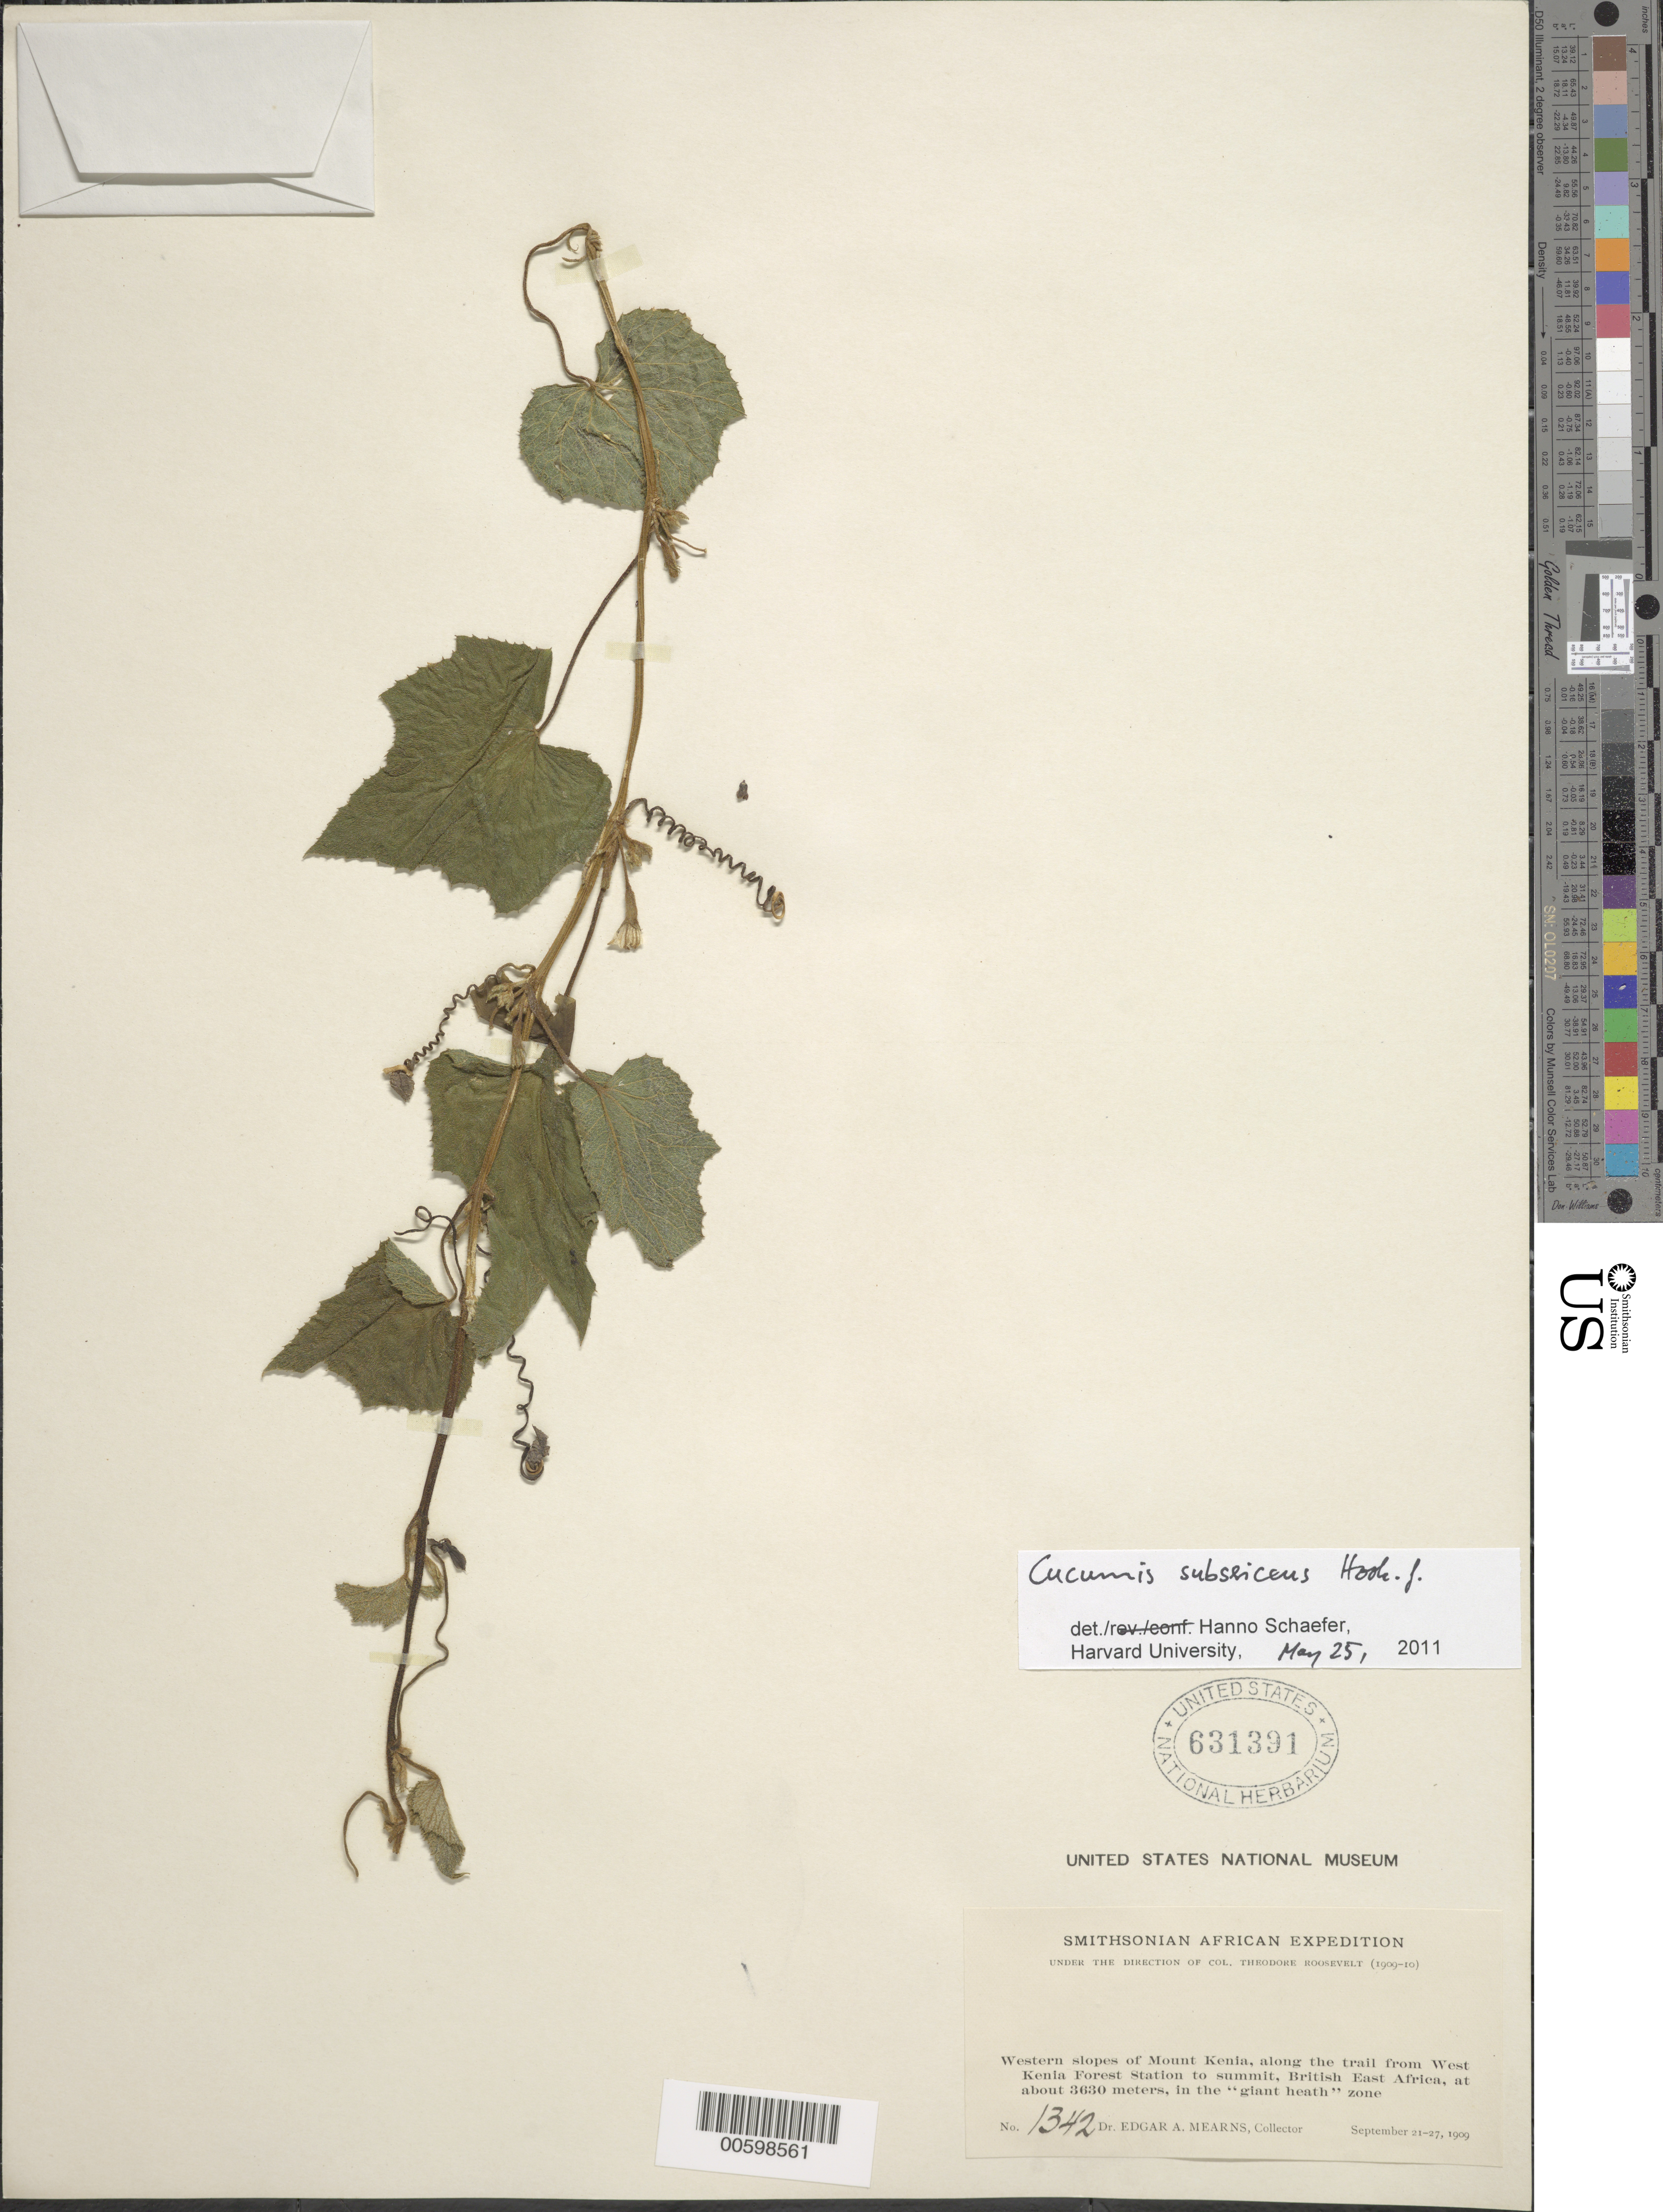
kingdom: Plantae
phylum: Tracheophyta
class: Magnoliopsida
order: Cucurbitales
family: Cucurbitaceae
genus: Cucumis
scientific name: Cucumis subsericeus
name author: Hook. f.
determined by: Schaefer, Hanno, Harvard University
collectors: E. A. Mearns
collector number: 1342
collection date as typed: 21 Sep 1909 to 27 Sep 1909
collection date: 1909-09-21/1909-09-27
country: Kenya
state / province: Nyeri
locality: Western slopes of mount Kenya, along the trail from west Kenya forest station to summit, in the " giant health " zone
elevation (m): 3630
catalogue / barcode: US 631391